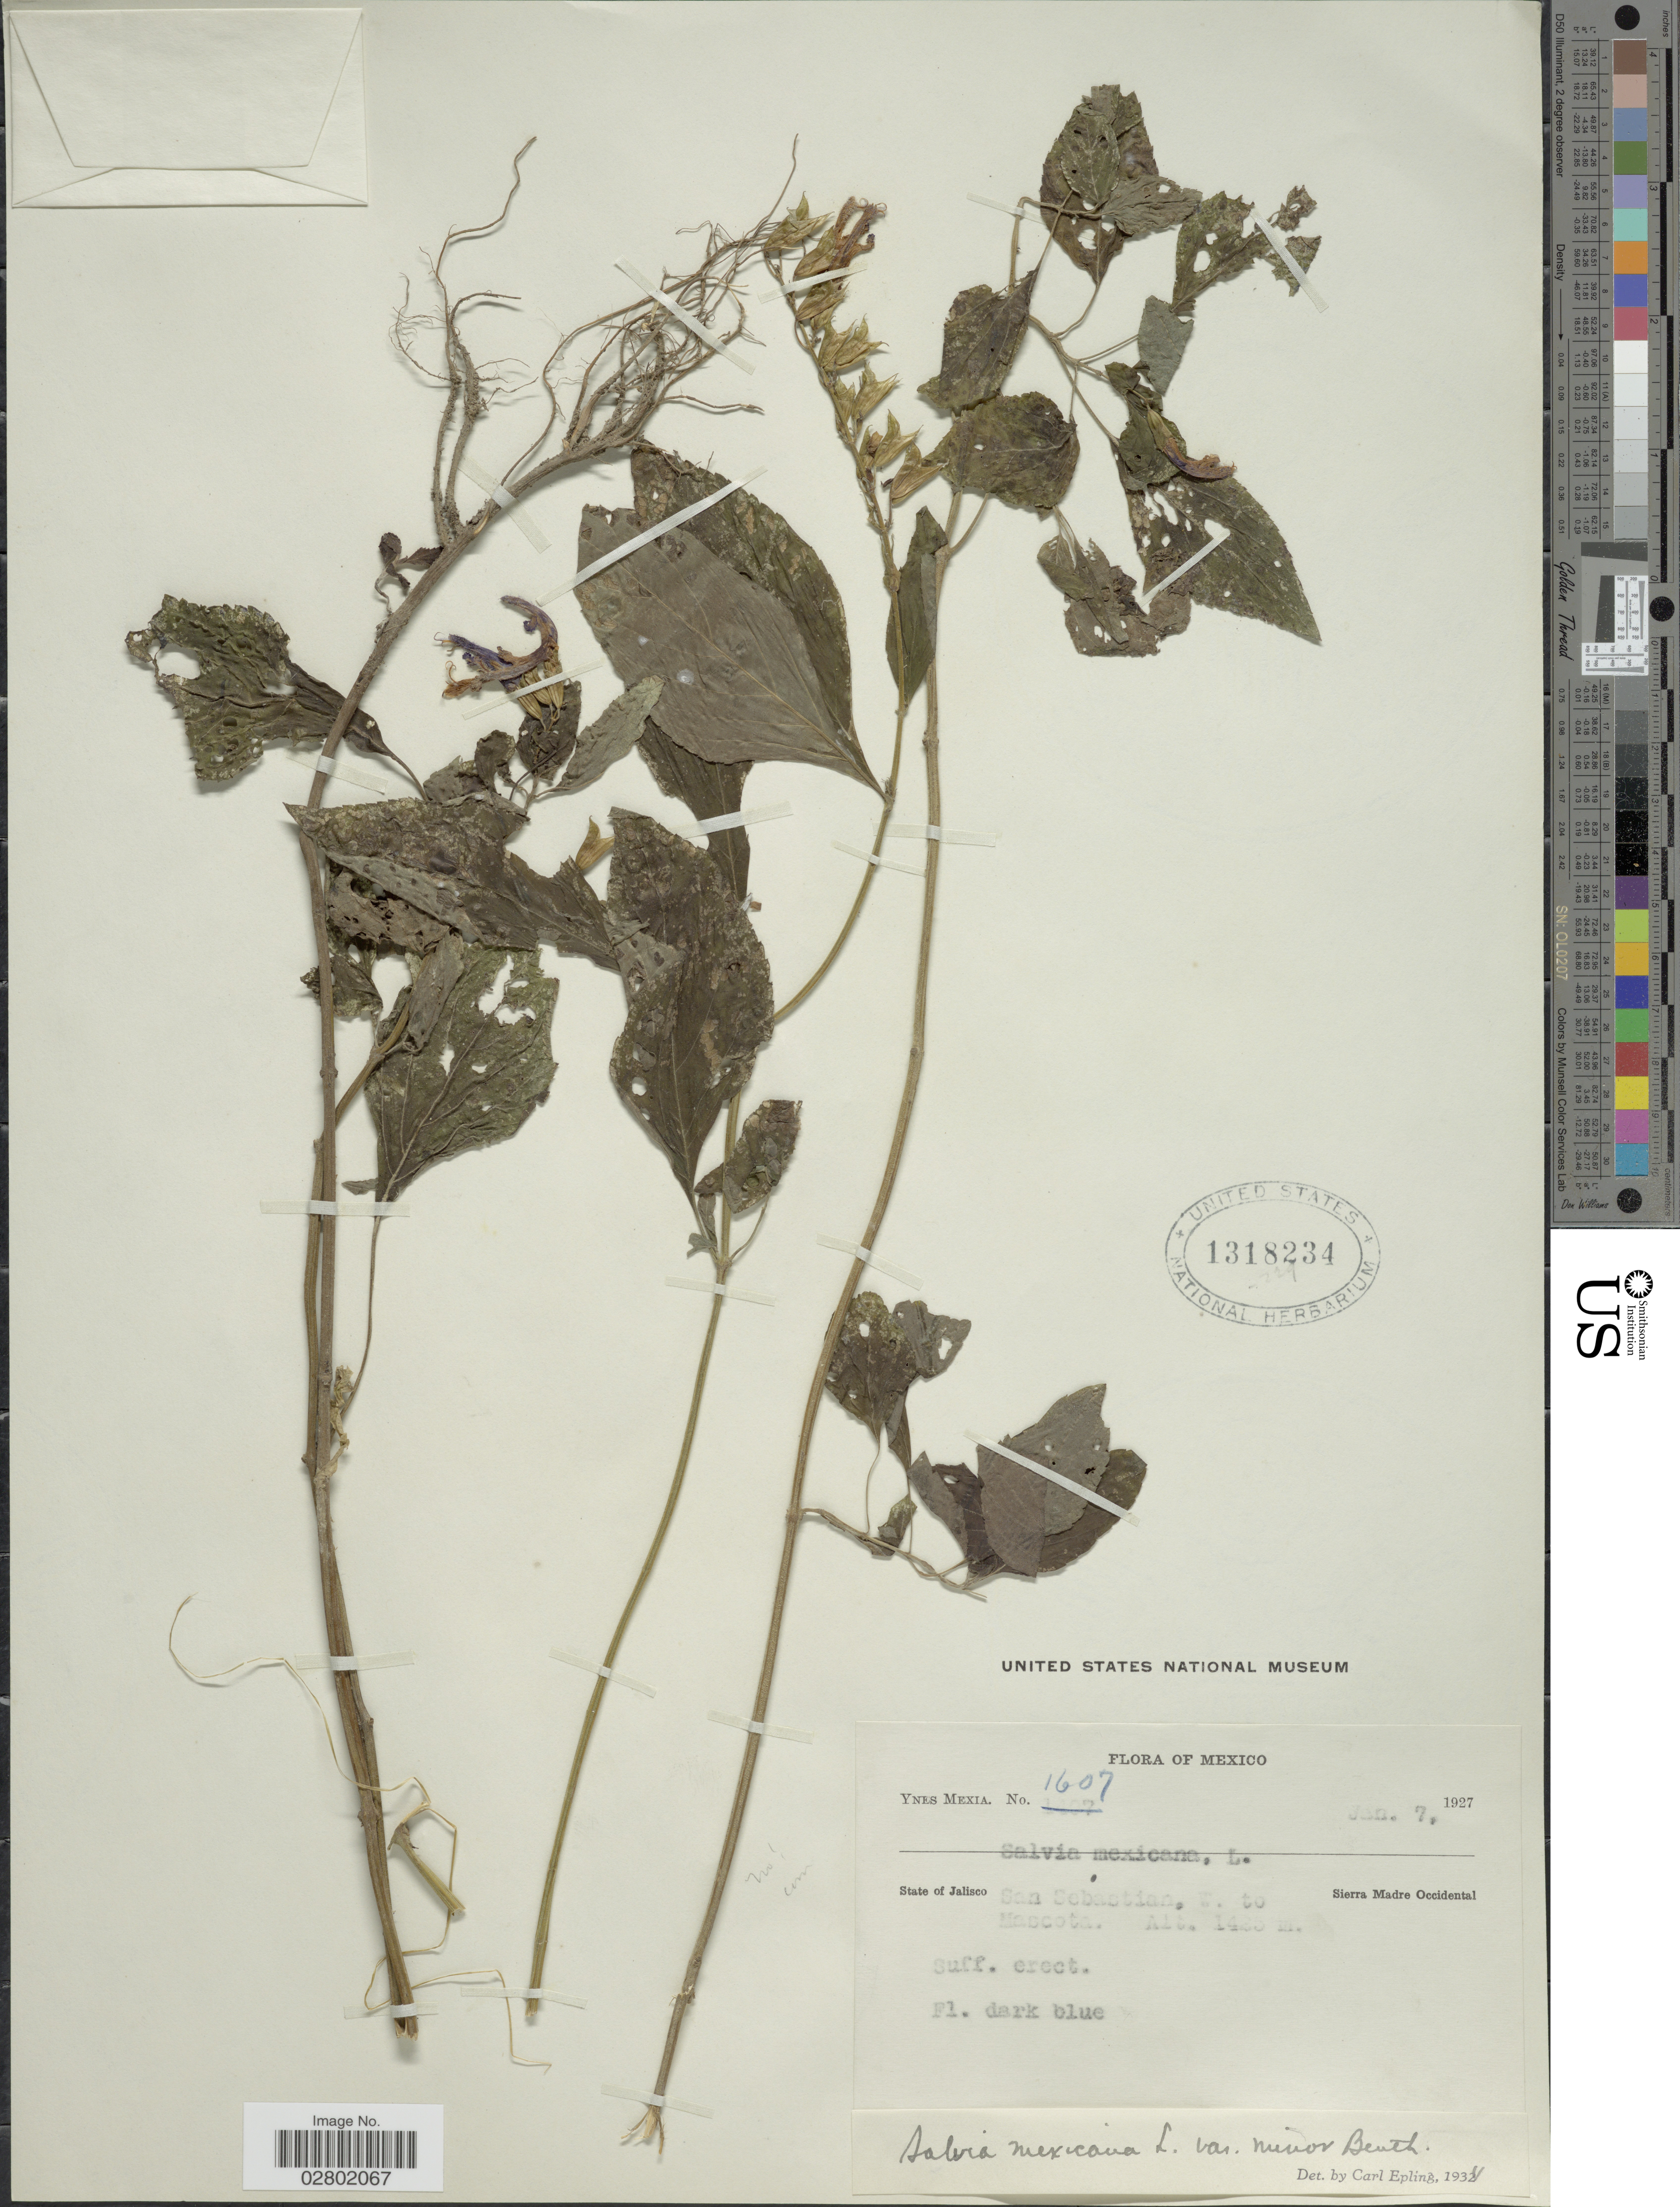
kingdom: Plantae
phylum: Tracheophyta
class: Magnoliopsida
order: Lamiales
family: Lamiaceae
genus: Salvia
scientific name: Salvia mexicana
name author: L.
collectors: Y. Mexia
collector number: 1607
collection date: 1927-01-07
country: Mexico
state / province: Jalisco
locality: San Sébastian, W. to Mascota, Sierra Madre Occidental.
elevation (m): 1425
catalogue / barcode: US 1318234